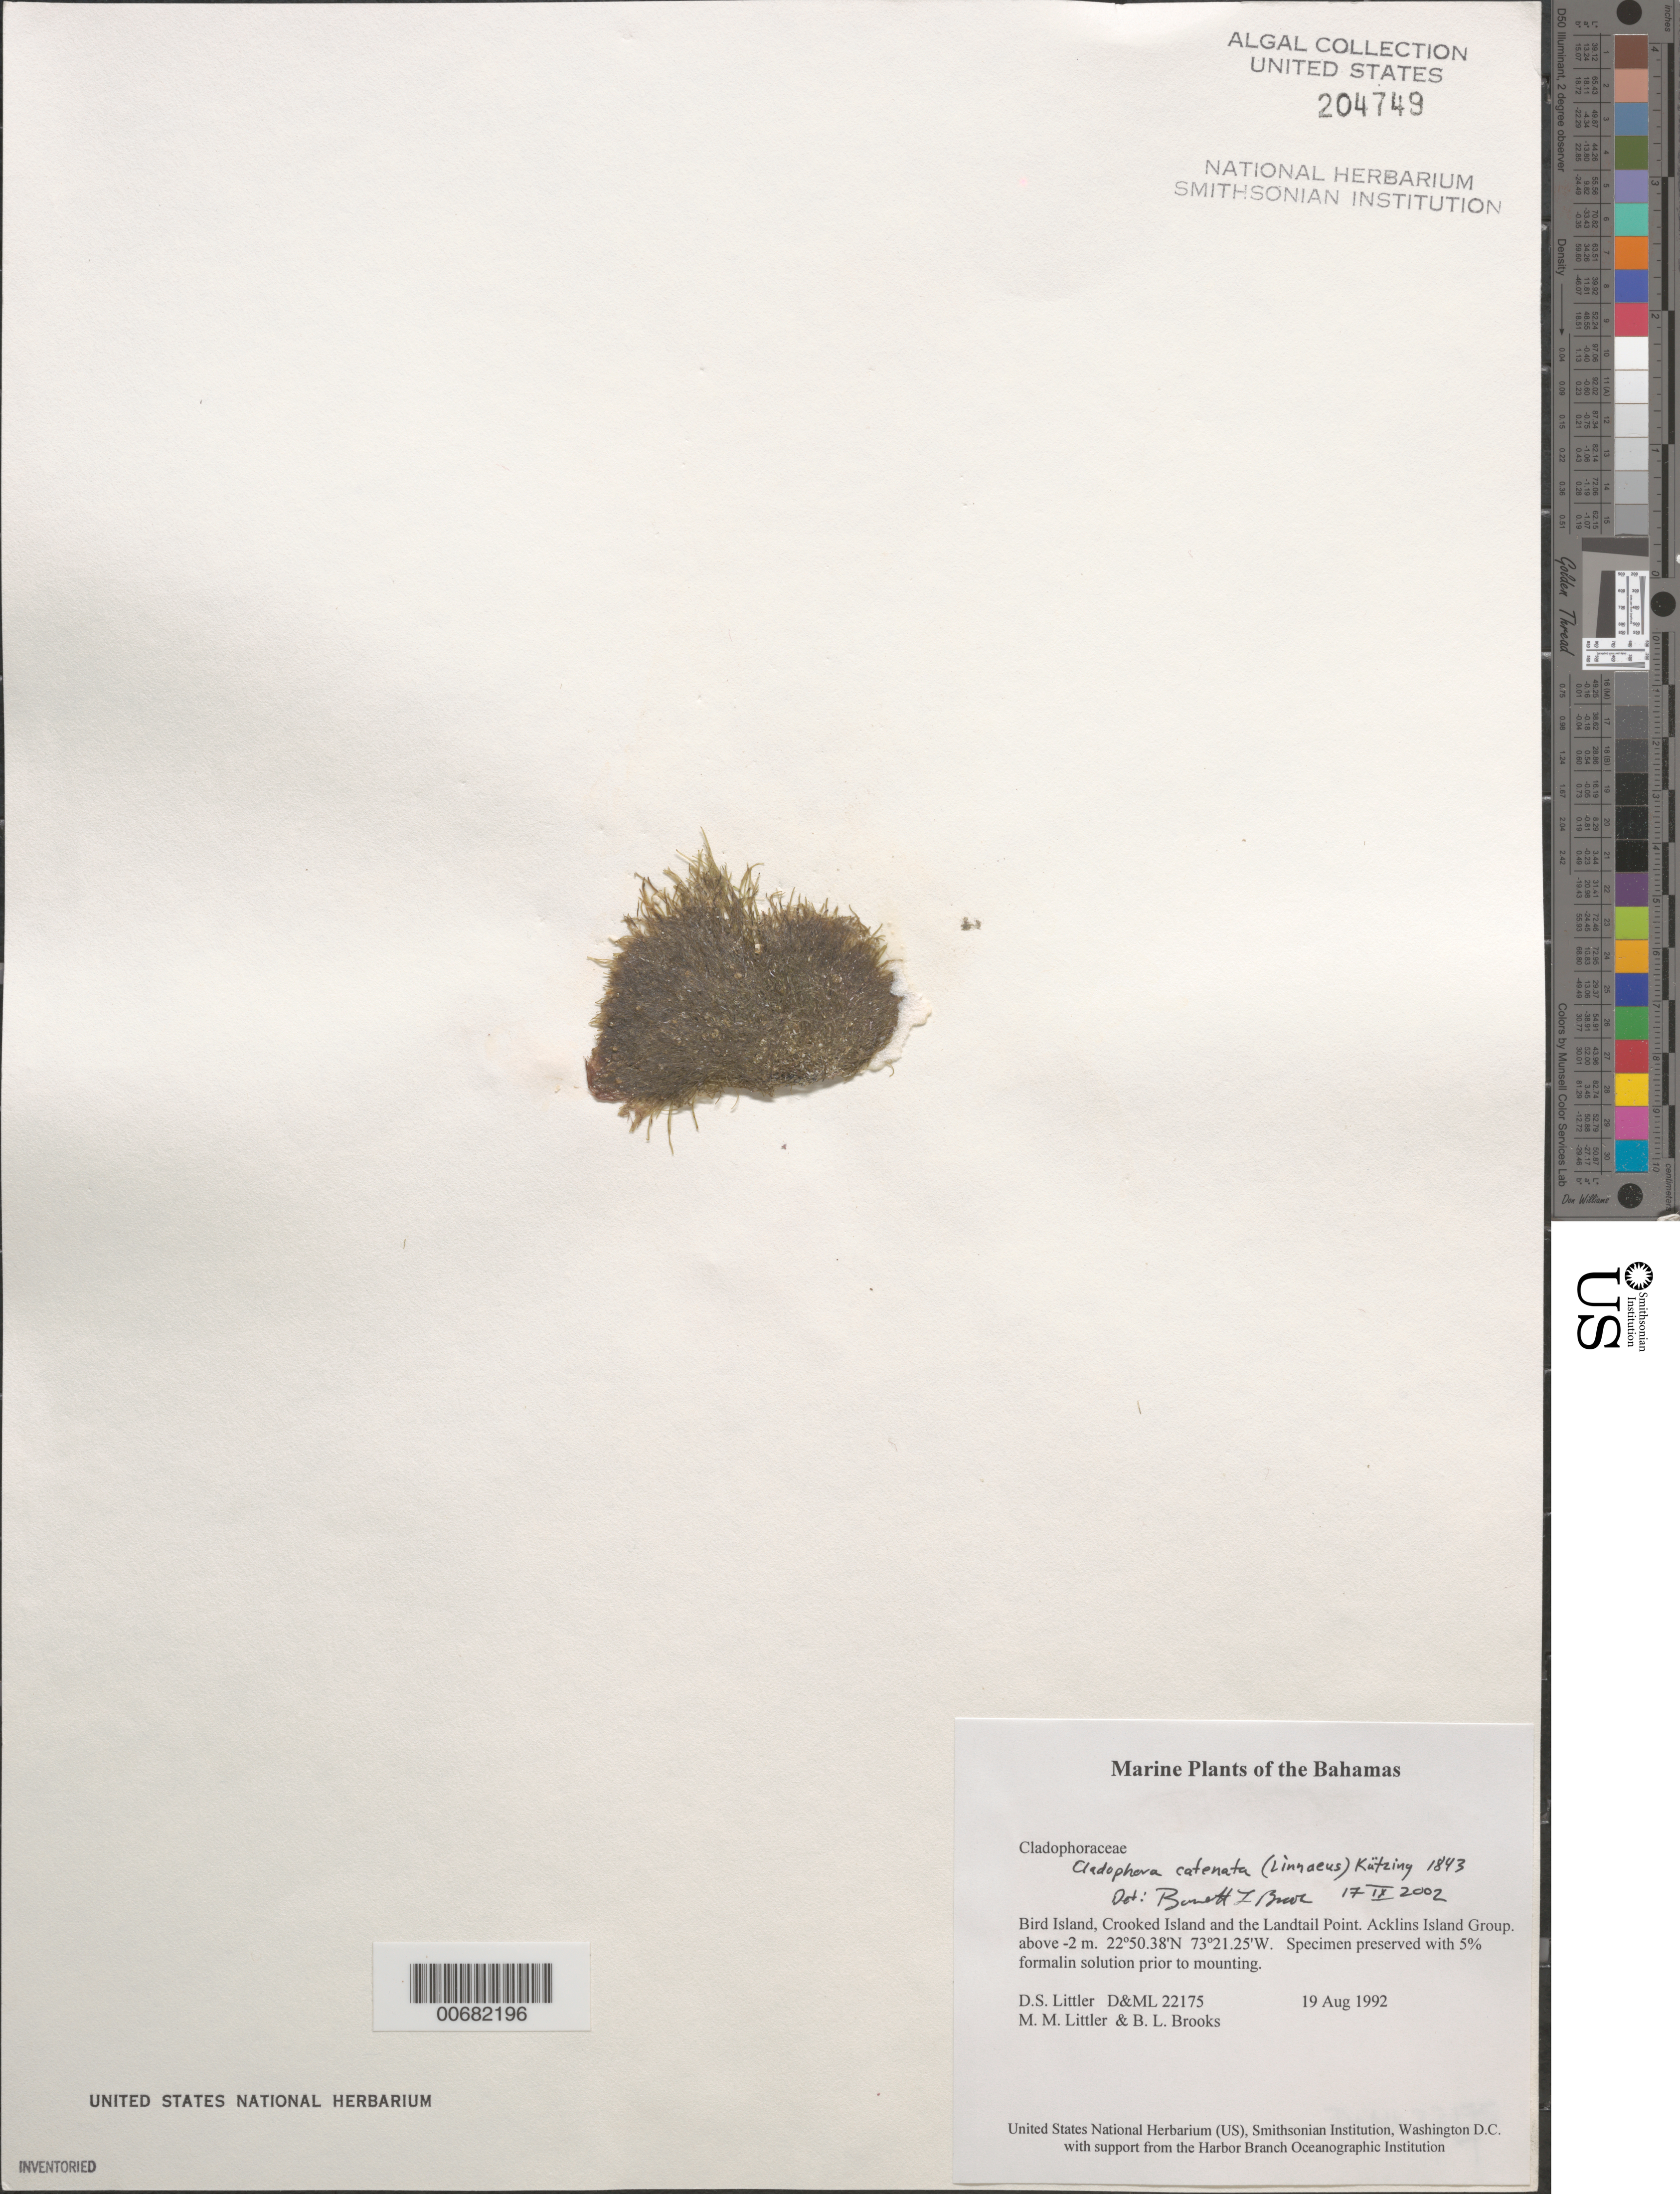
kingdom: Plantae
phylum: Chlorophyta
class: Ulvophyceae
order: Cladophorales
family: Cladophoraceae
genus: Cladophora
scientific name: Cladophora catenata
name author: (L.) Kütz.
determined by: Brooks, B. L., (BOT), Smithsonian Institution - National Museum of Natural History (UNITED STATES)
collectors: D. S. Littler, M. M. Littler & B. Brooks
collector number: D&ML 22175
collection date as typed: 19 Aug 1992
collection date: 1992-08-19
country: Bahamas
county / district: Acklins District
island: Bird Island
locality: And Crooked Island and Landtail Point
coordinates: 22 50.38' N, 73 21.25' W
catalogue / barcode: US 204749